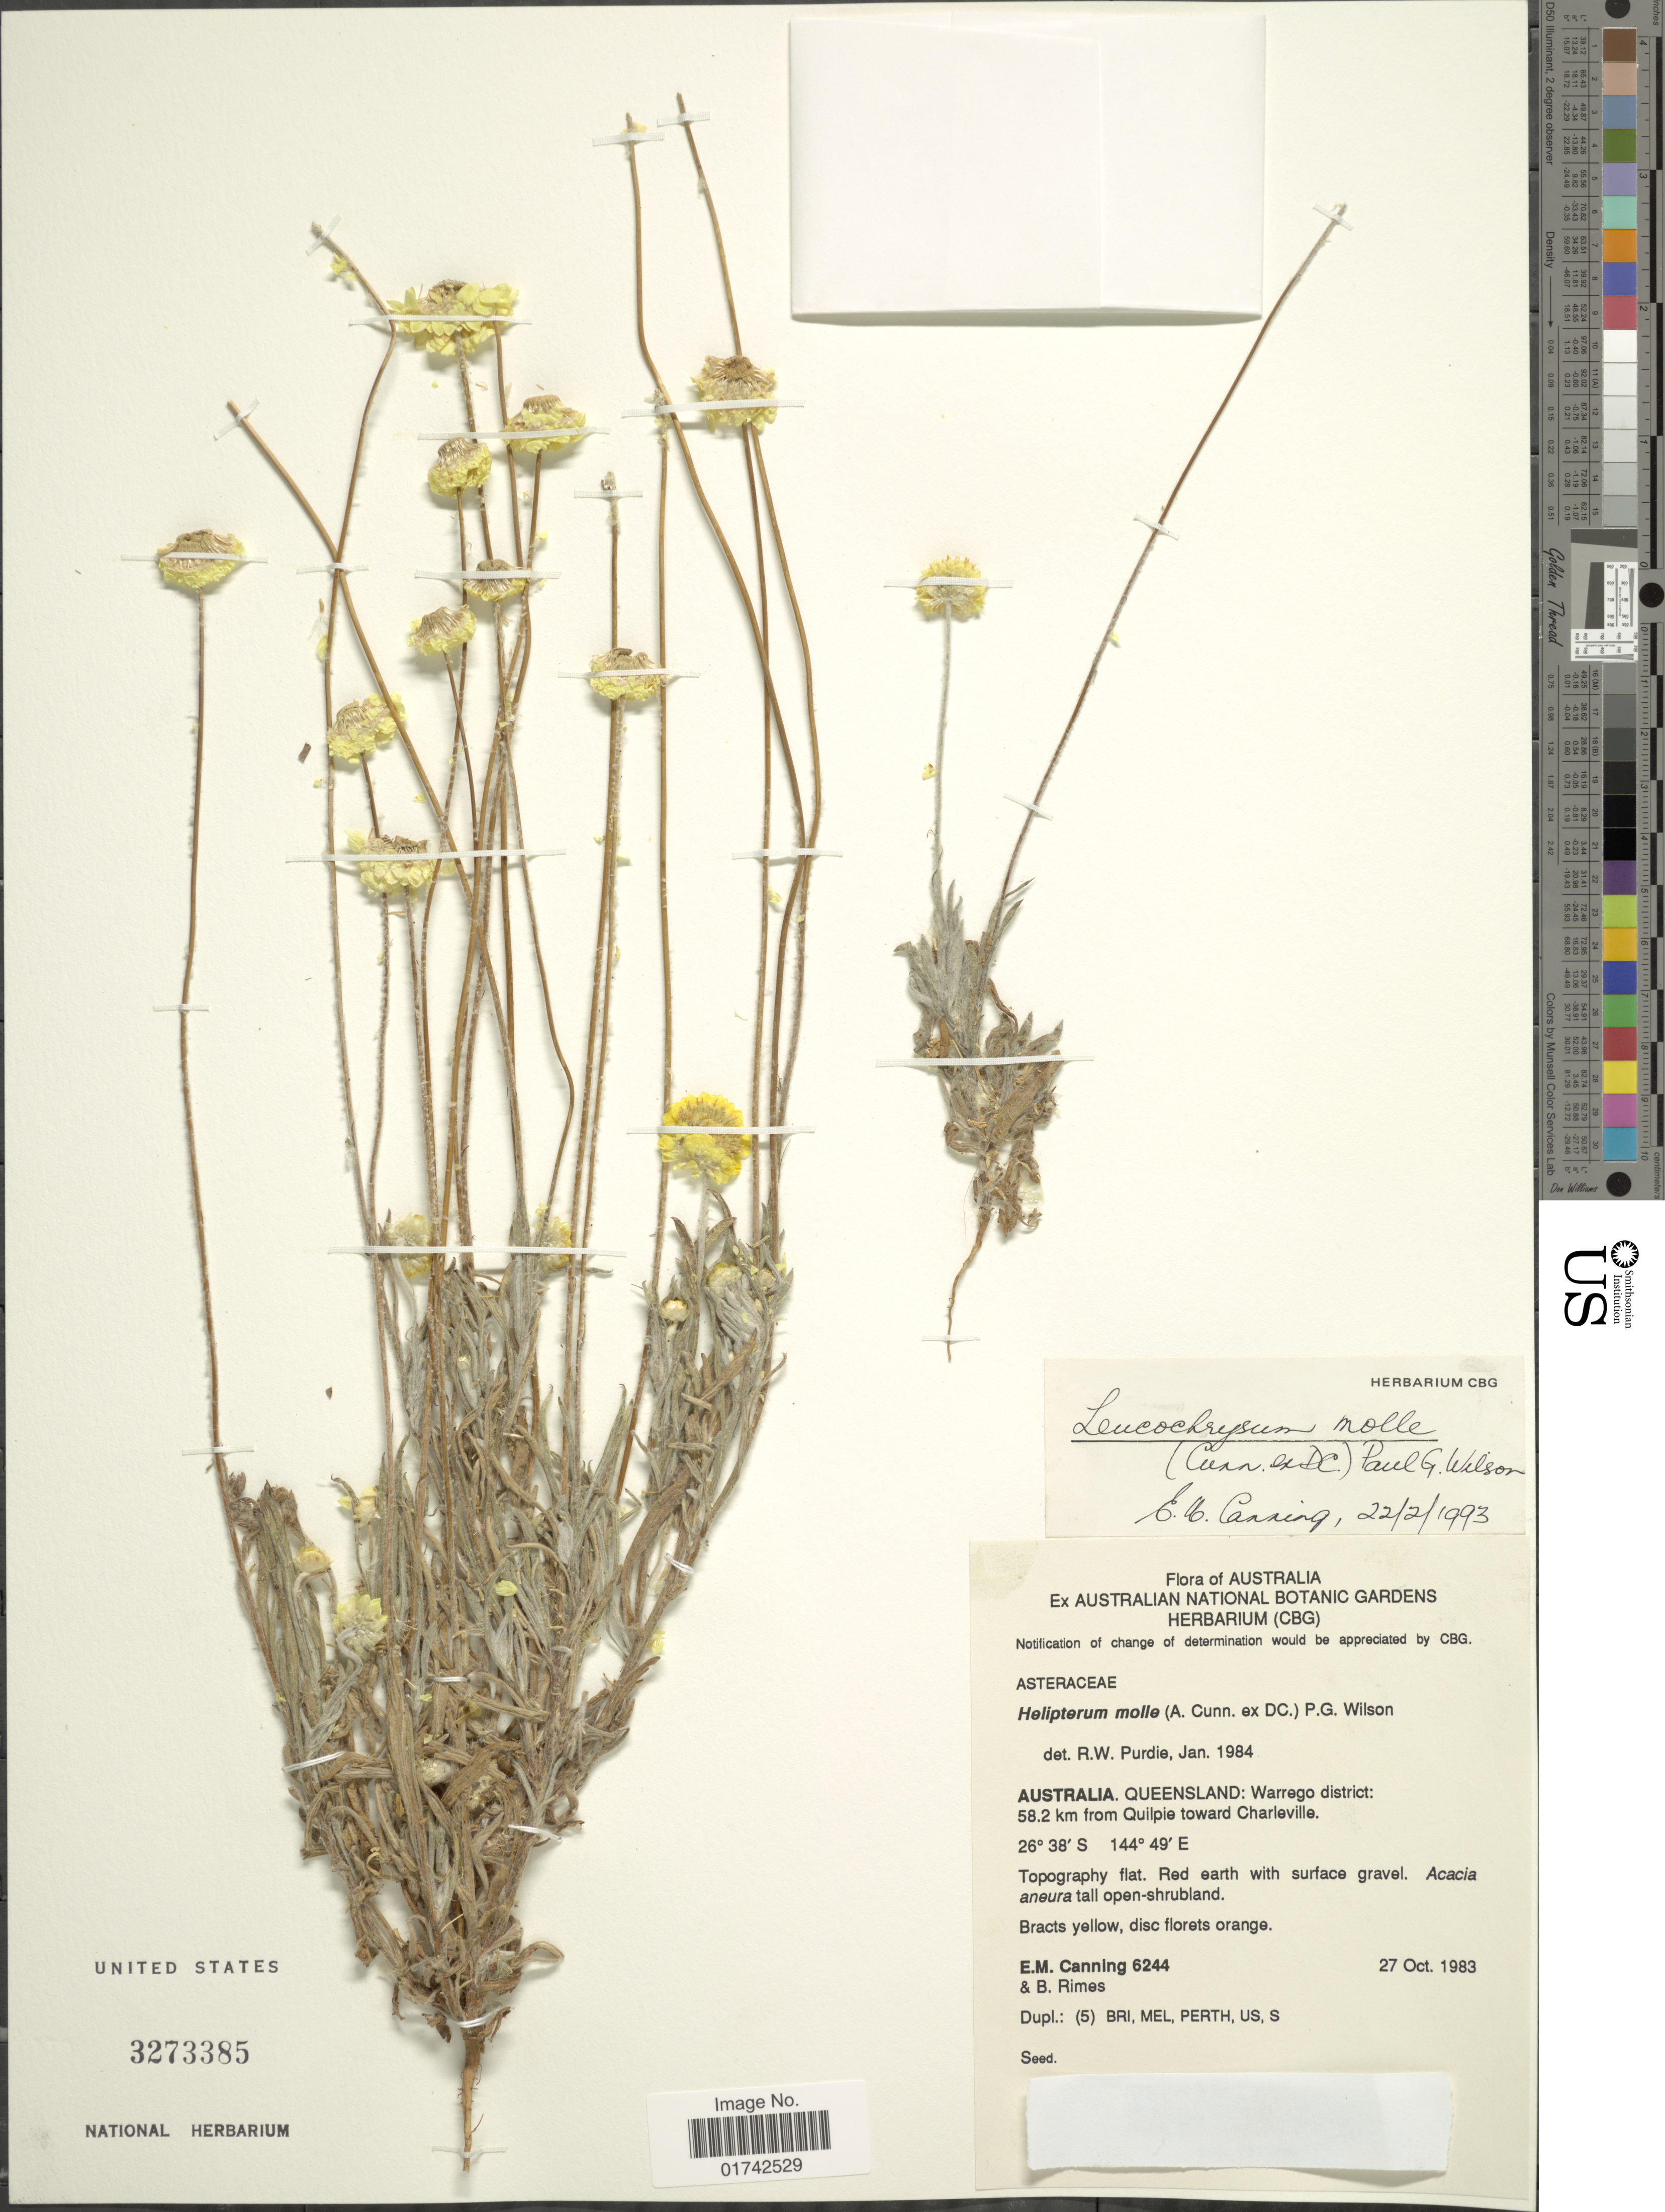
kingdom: Plantae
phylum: Tracheophyta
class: Magnoliopsida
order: Asterales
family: Asteraceae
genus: Helichrysum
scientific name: Helichrysum molle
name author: A. Cunn. ex DC.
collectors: E. Canning & B. Rimes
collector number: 6244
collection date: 1983-10-27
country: Australia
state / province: Queensland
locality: Warrego district: 58.2 k from Quilpie toward Charleville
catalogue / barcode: US 3273385